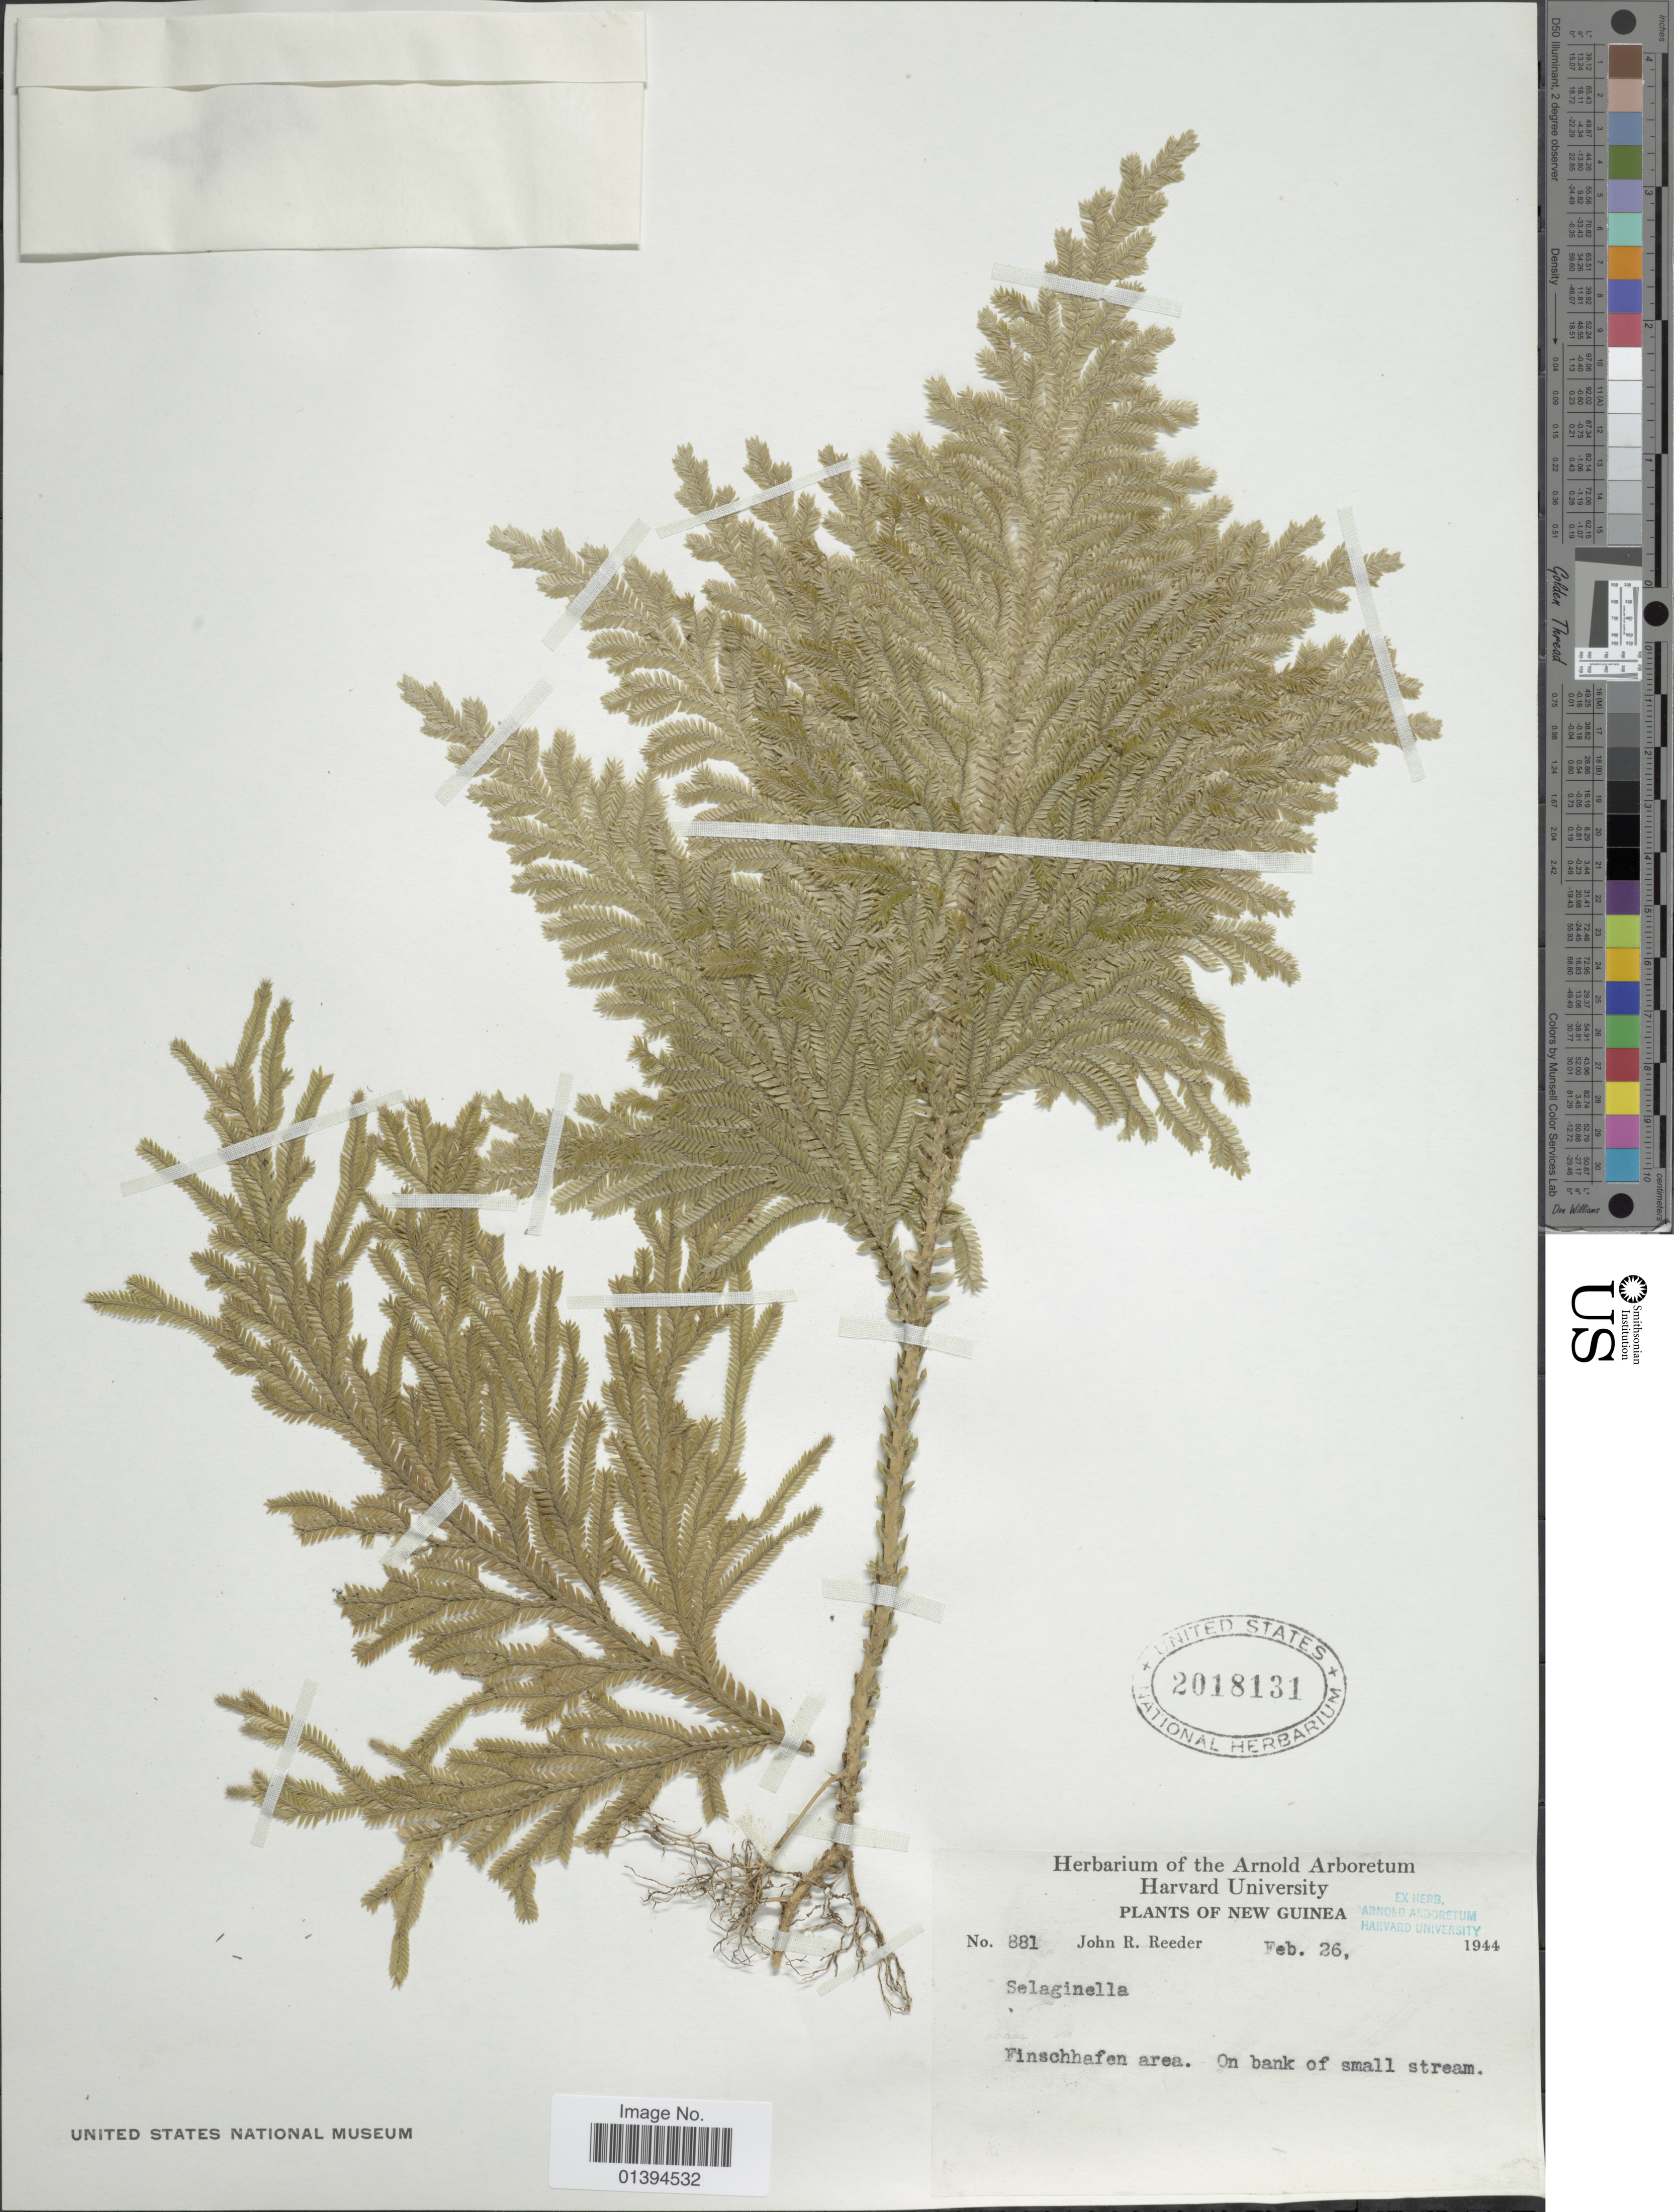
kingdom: Plantae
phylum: Tracheophyta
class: Lycopodiopsida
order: Selaginellales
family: Selaginellaceae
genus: Selaginella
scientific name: Selaginella sp.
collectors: J. R. Reeder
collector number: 881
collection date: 1944-02-26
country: Papua New Guinea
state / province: Morobe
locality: New Guinea, Finschhafen area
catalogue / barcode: US 2018131